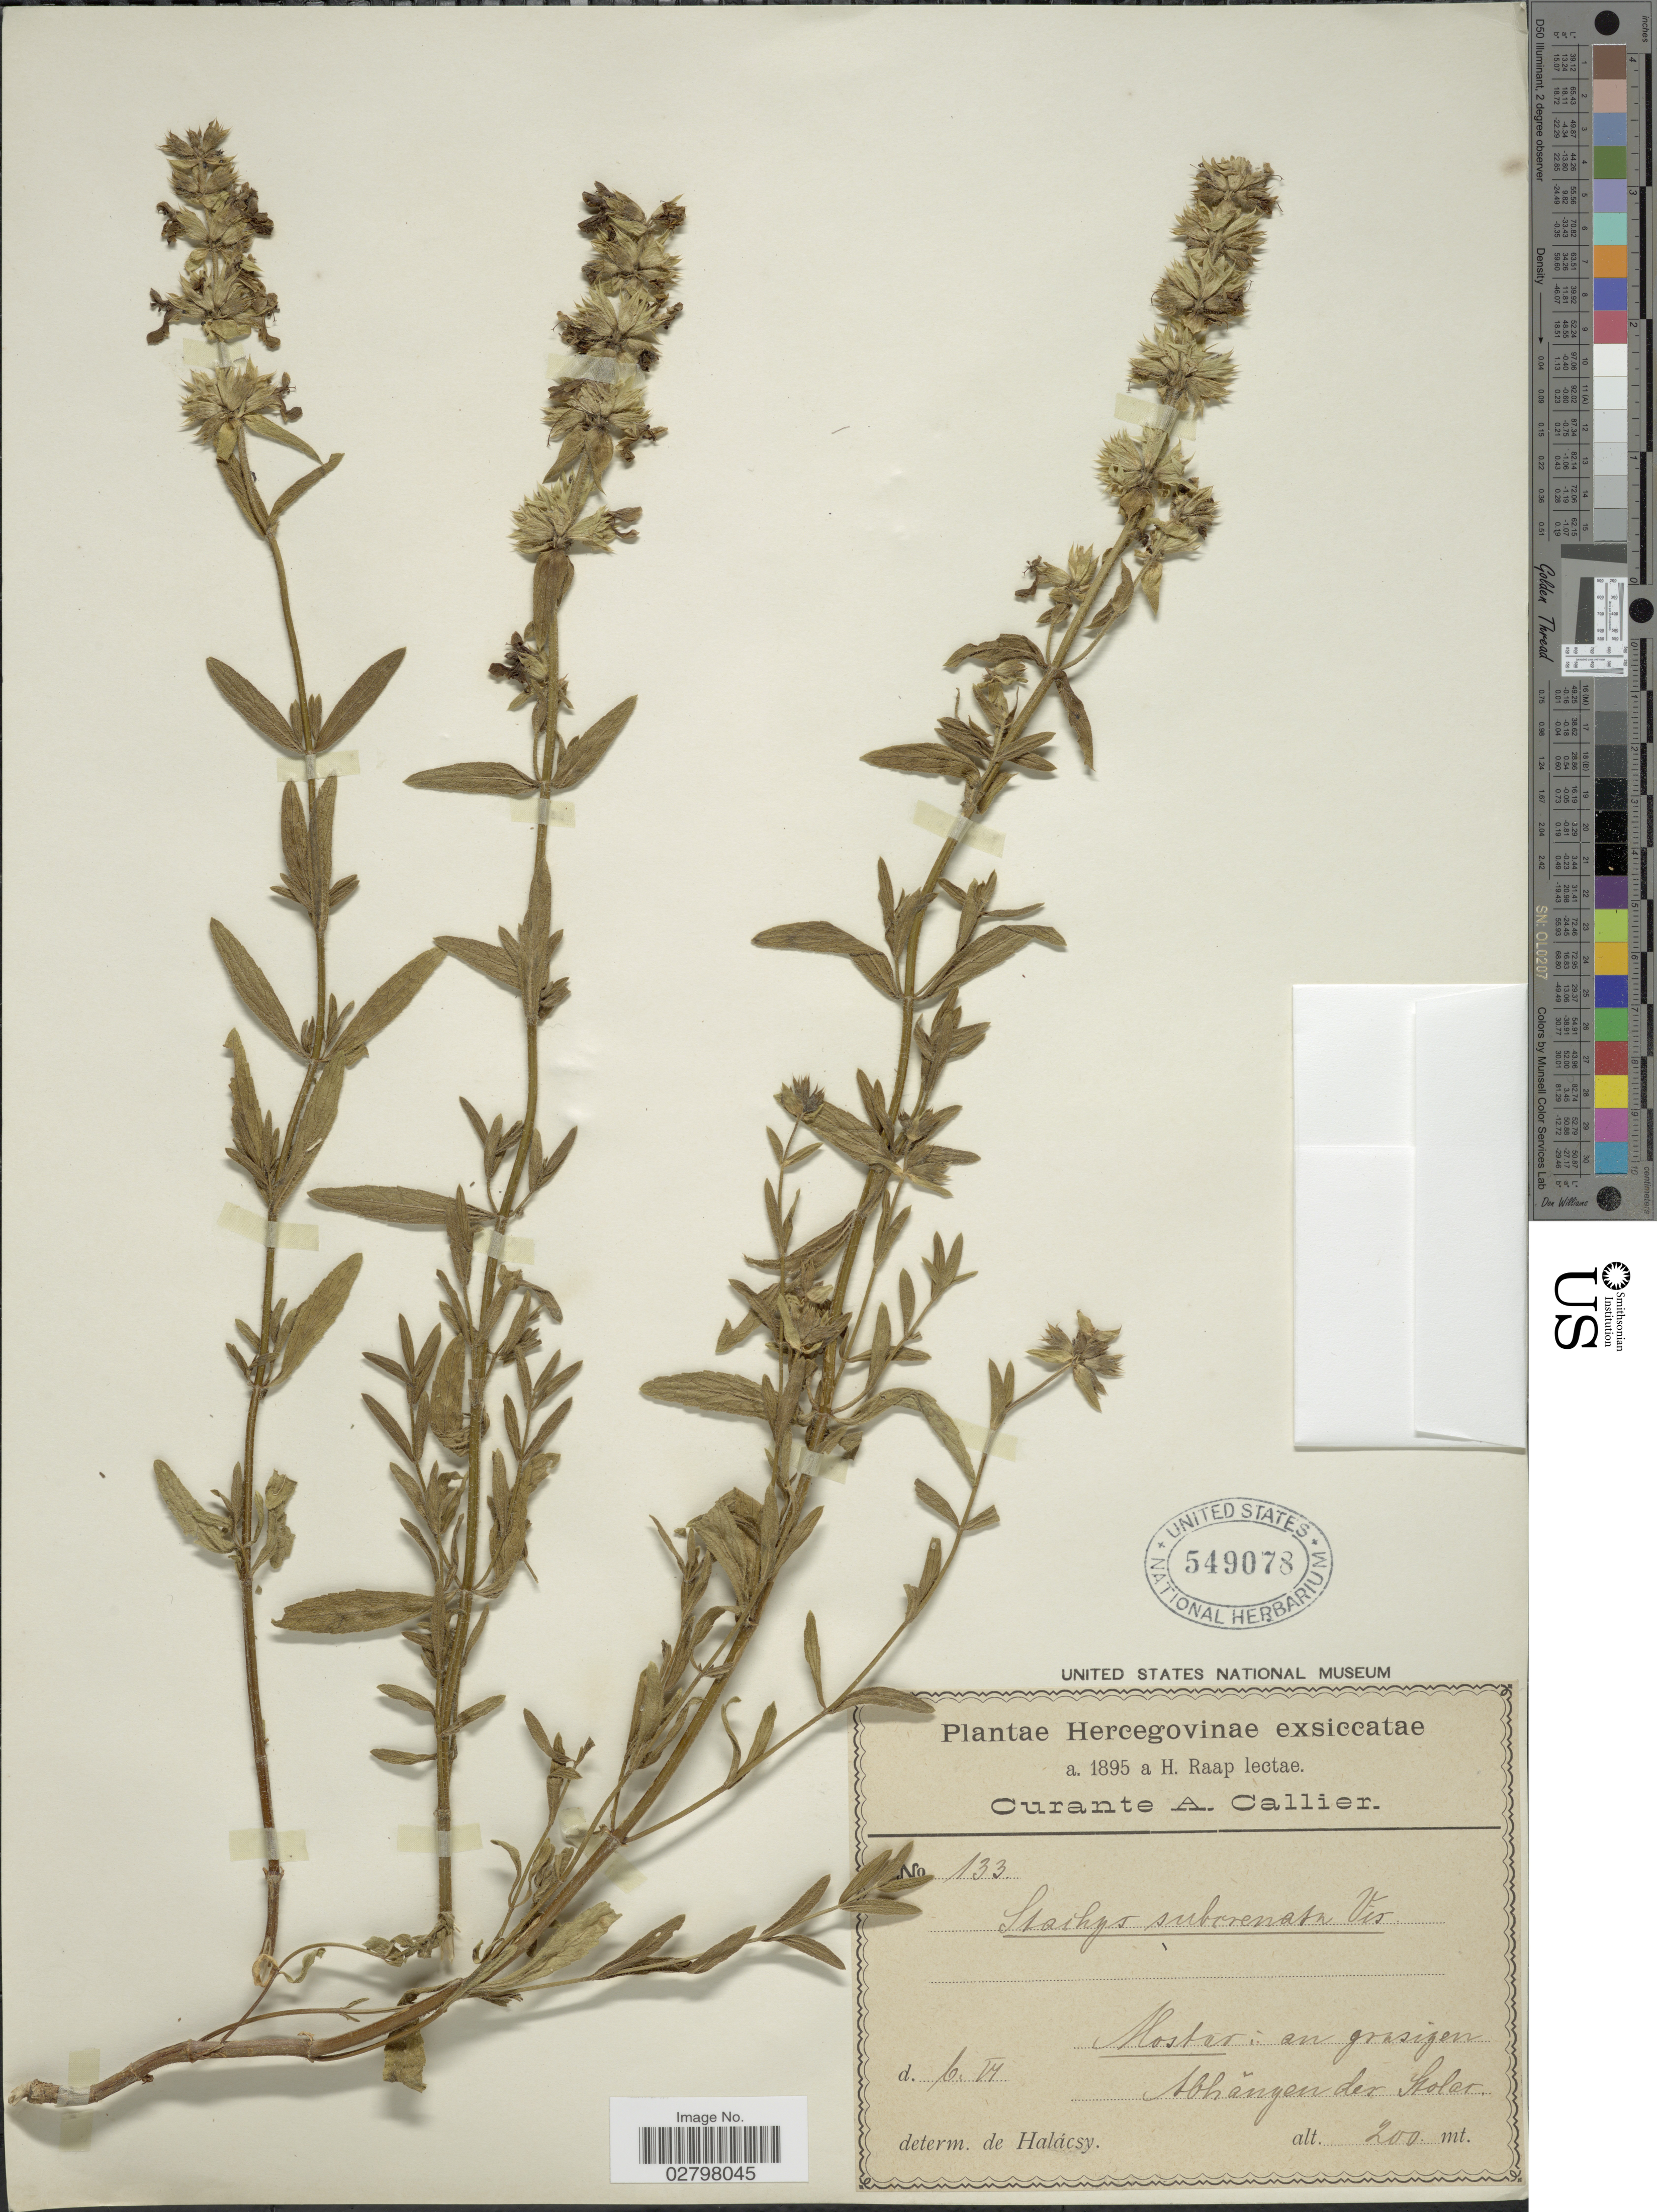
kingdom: Plantae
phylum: Tracheophyta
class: Magnoliopsida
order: Lamiales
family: Lamiaceae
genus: Stachys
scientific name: Stachys subcrenata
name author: Vis.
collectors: H. Raap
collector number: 133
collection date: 1895-06-06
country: Bosnia and Herzegovina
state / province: Federation of B&H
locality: Hercegovinae, Mostar: an grasigen Abhangen der Stolac. [interpreted]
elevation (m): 200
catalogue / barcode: US 549078